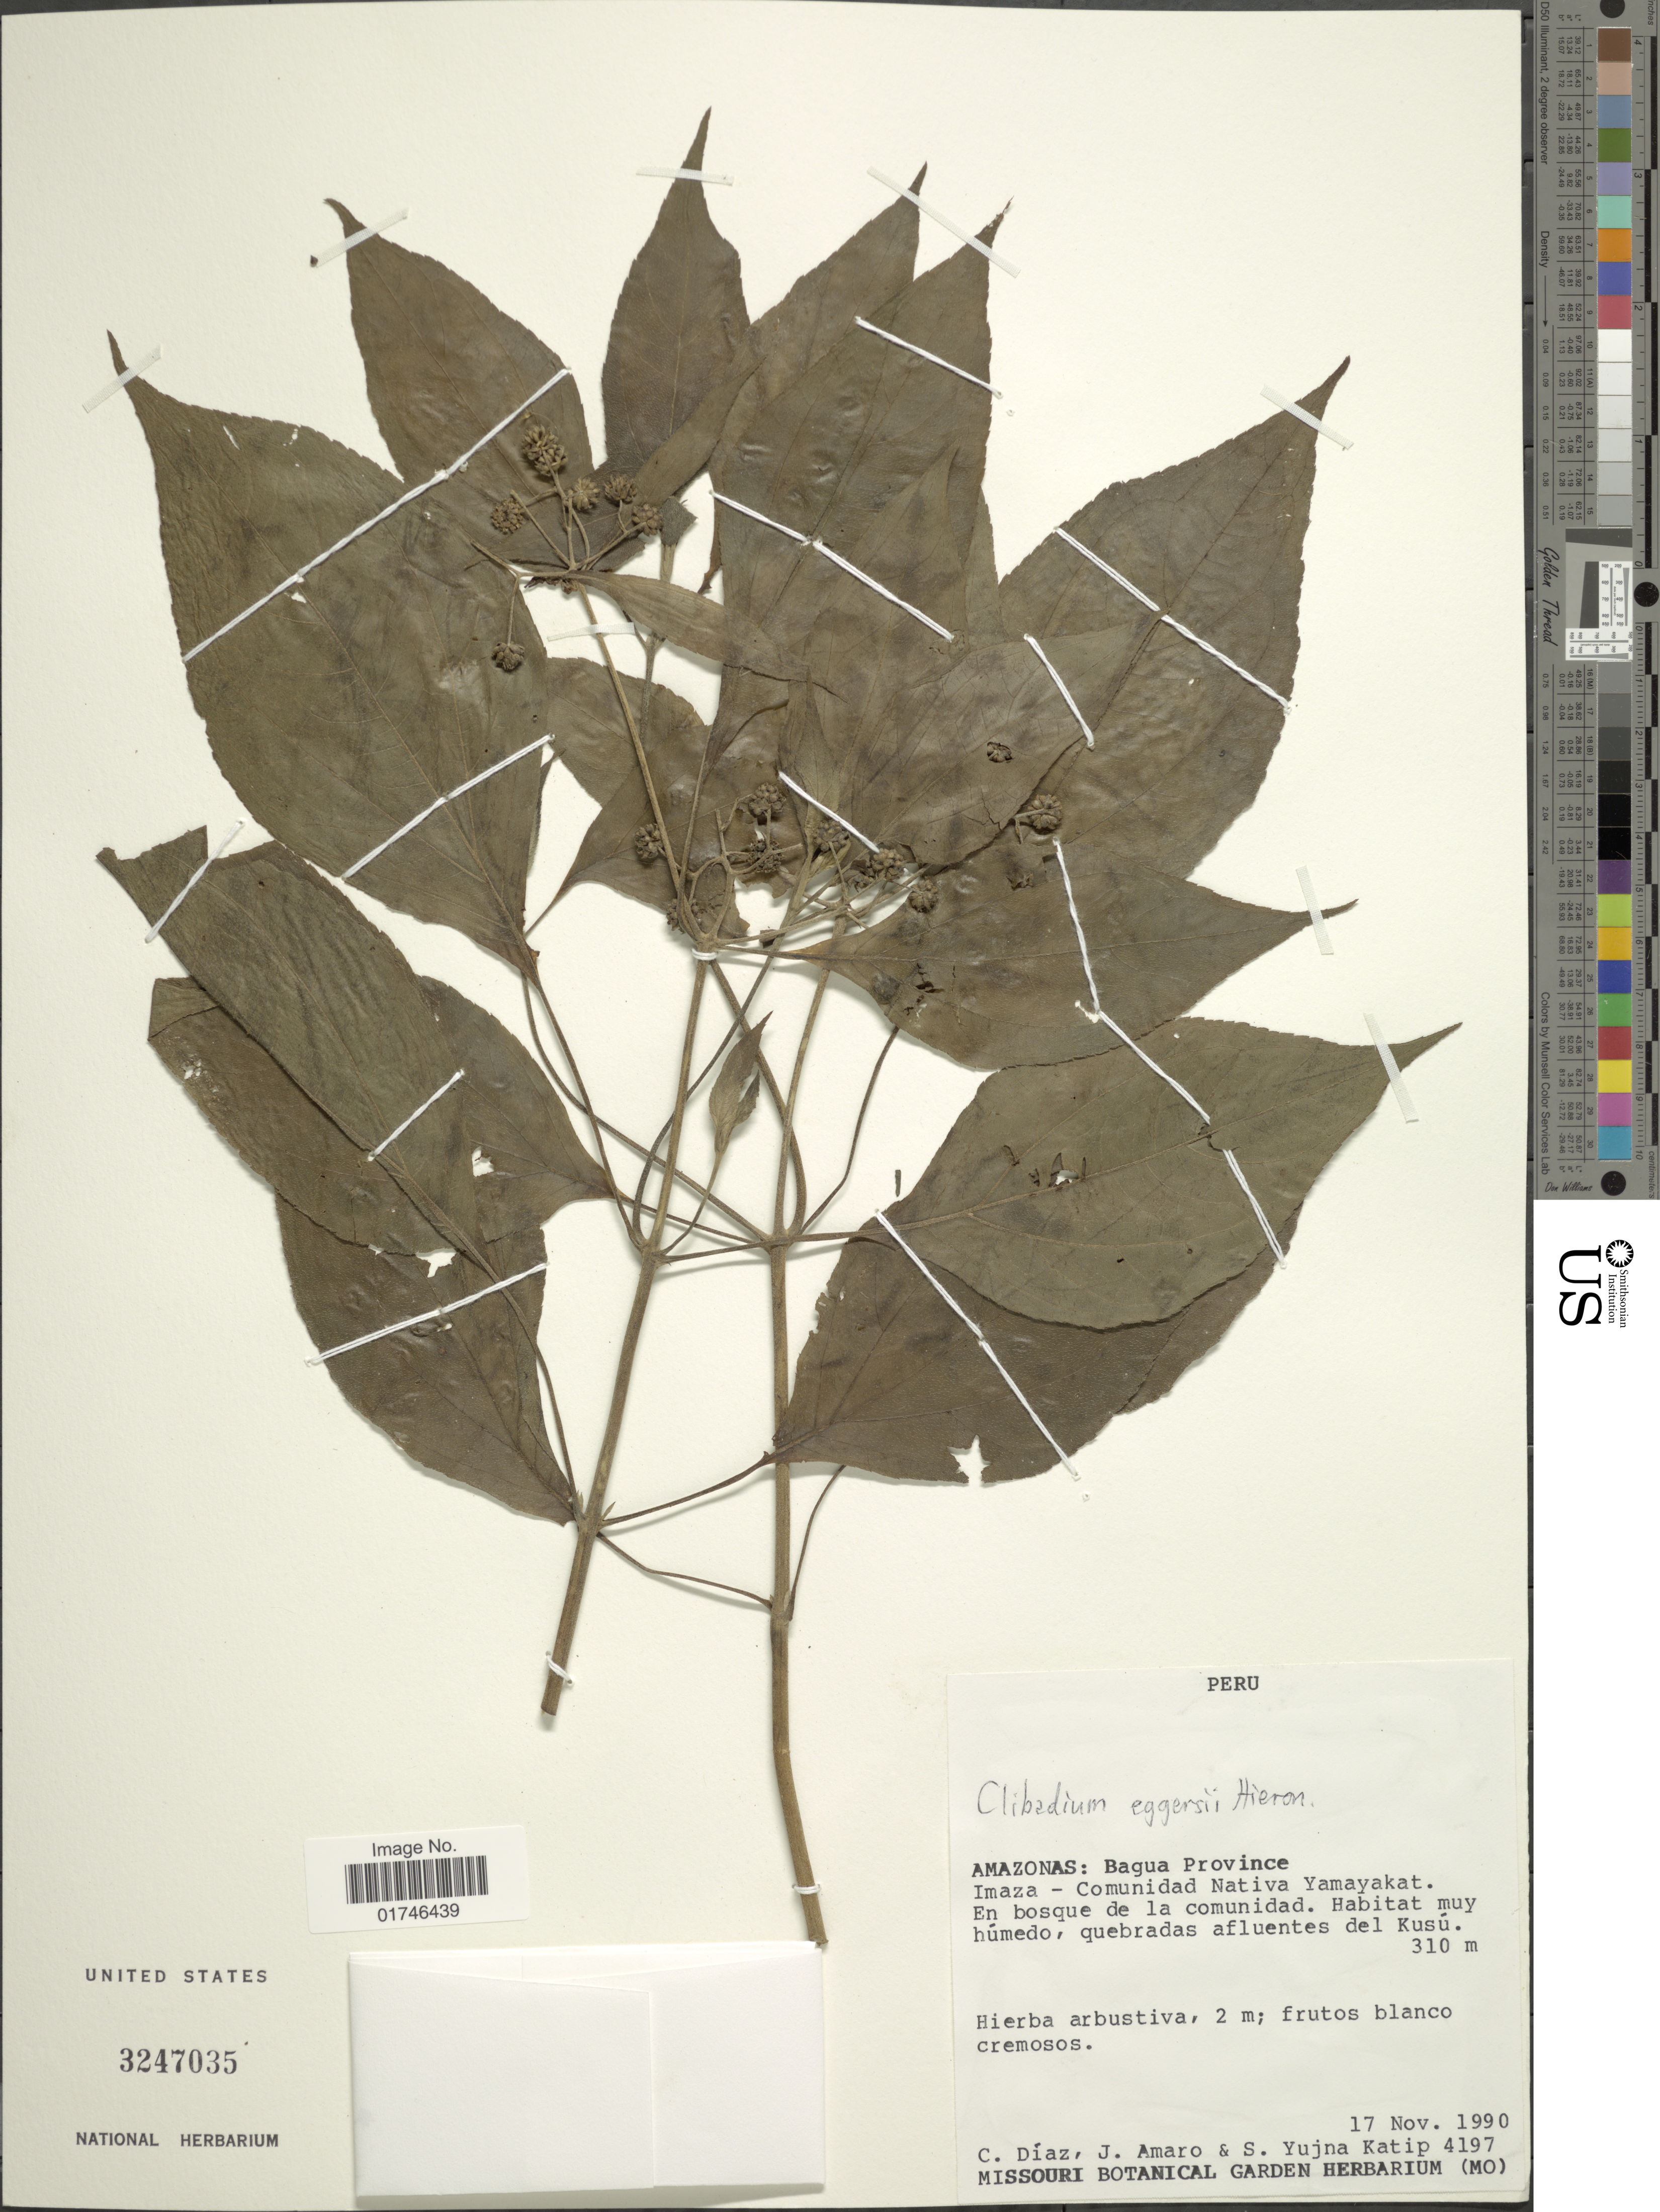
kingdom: Plantae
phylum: Tracheophyta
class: Magnoliopsida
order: Asterales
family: Asteraceae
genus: Clibadium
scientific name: Clibadium eggersii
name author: Hieron.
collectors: C. Díaz, J. Amaro & S. Jujúa Katip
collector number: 4197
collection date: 1990-11-17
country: Peru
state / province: Amazonas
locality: Amazonas:Bagua Province. Imaza - Comunidad Nativa Yamayakat.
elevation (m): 310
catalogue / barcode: US 3247035